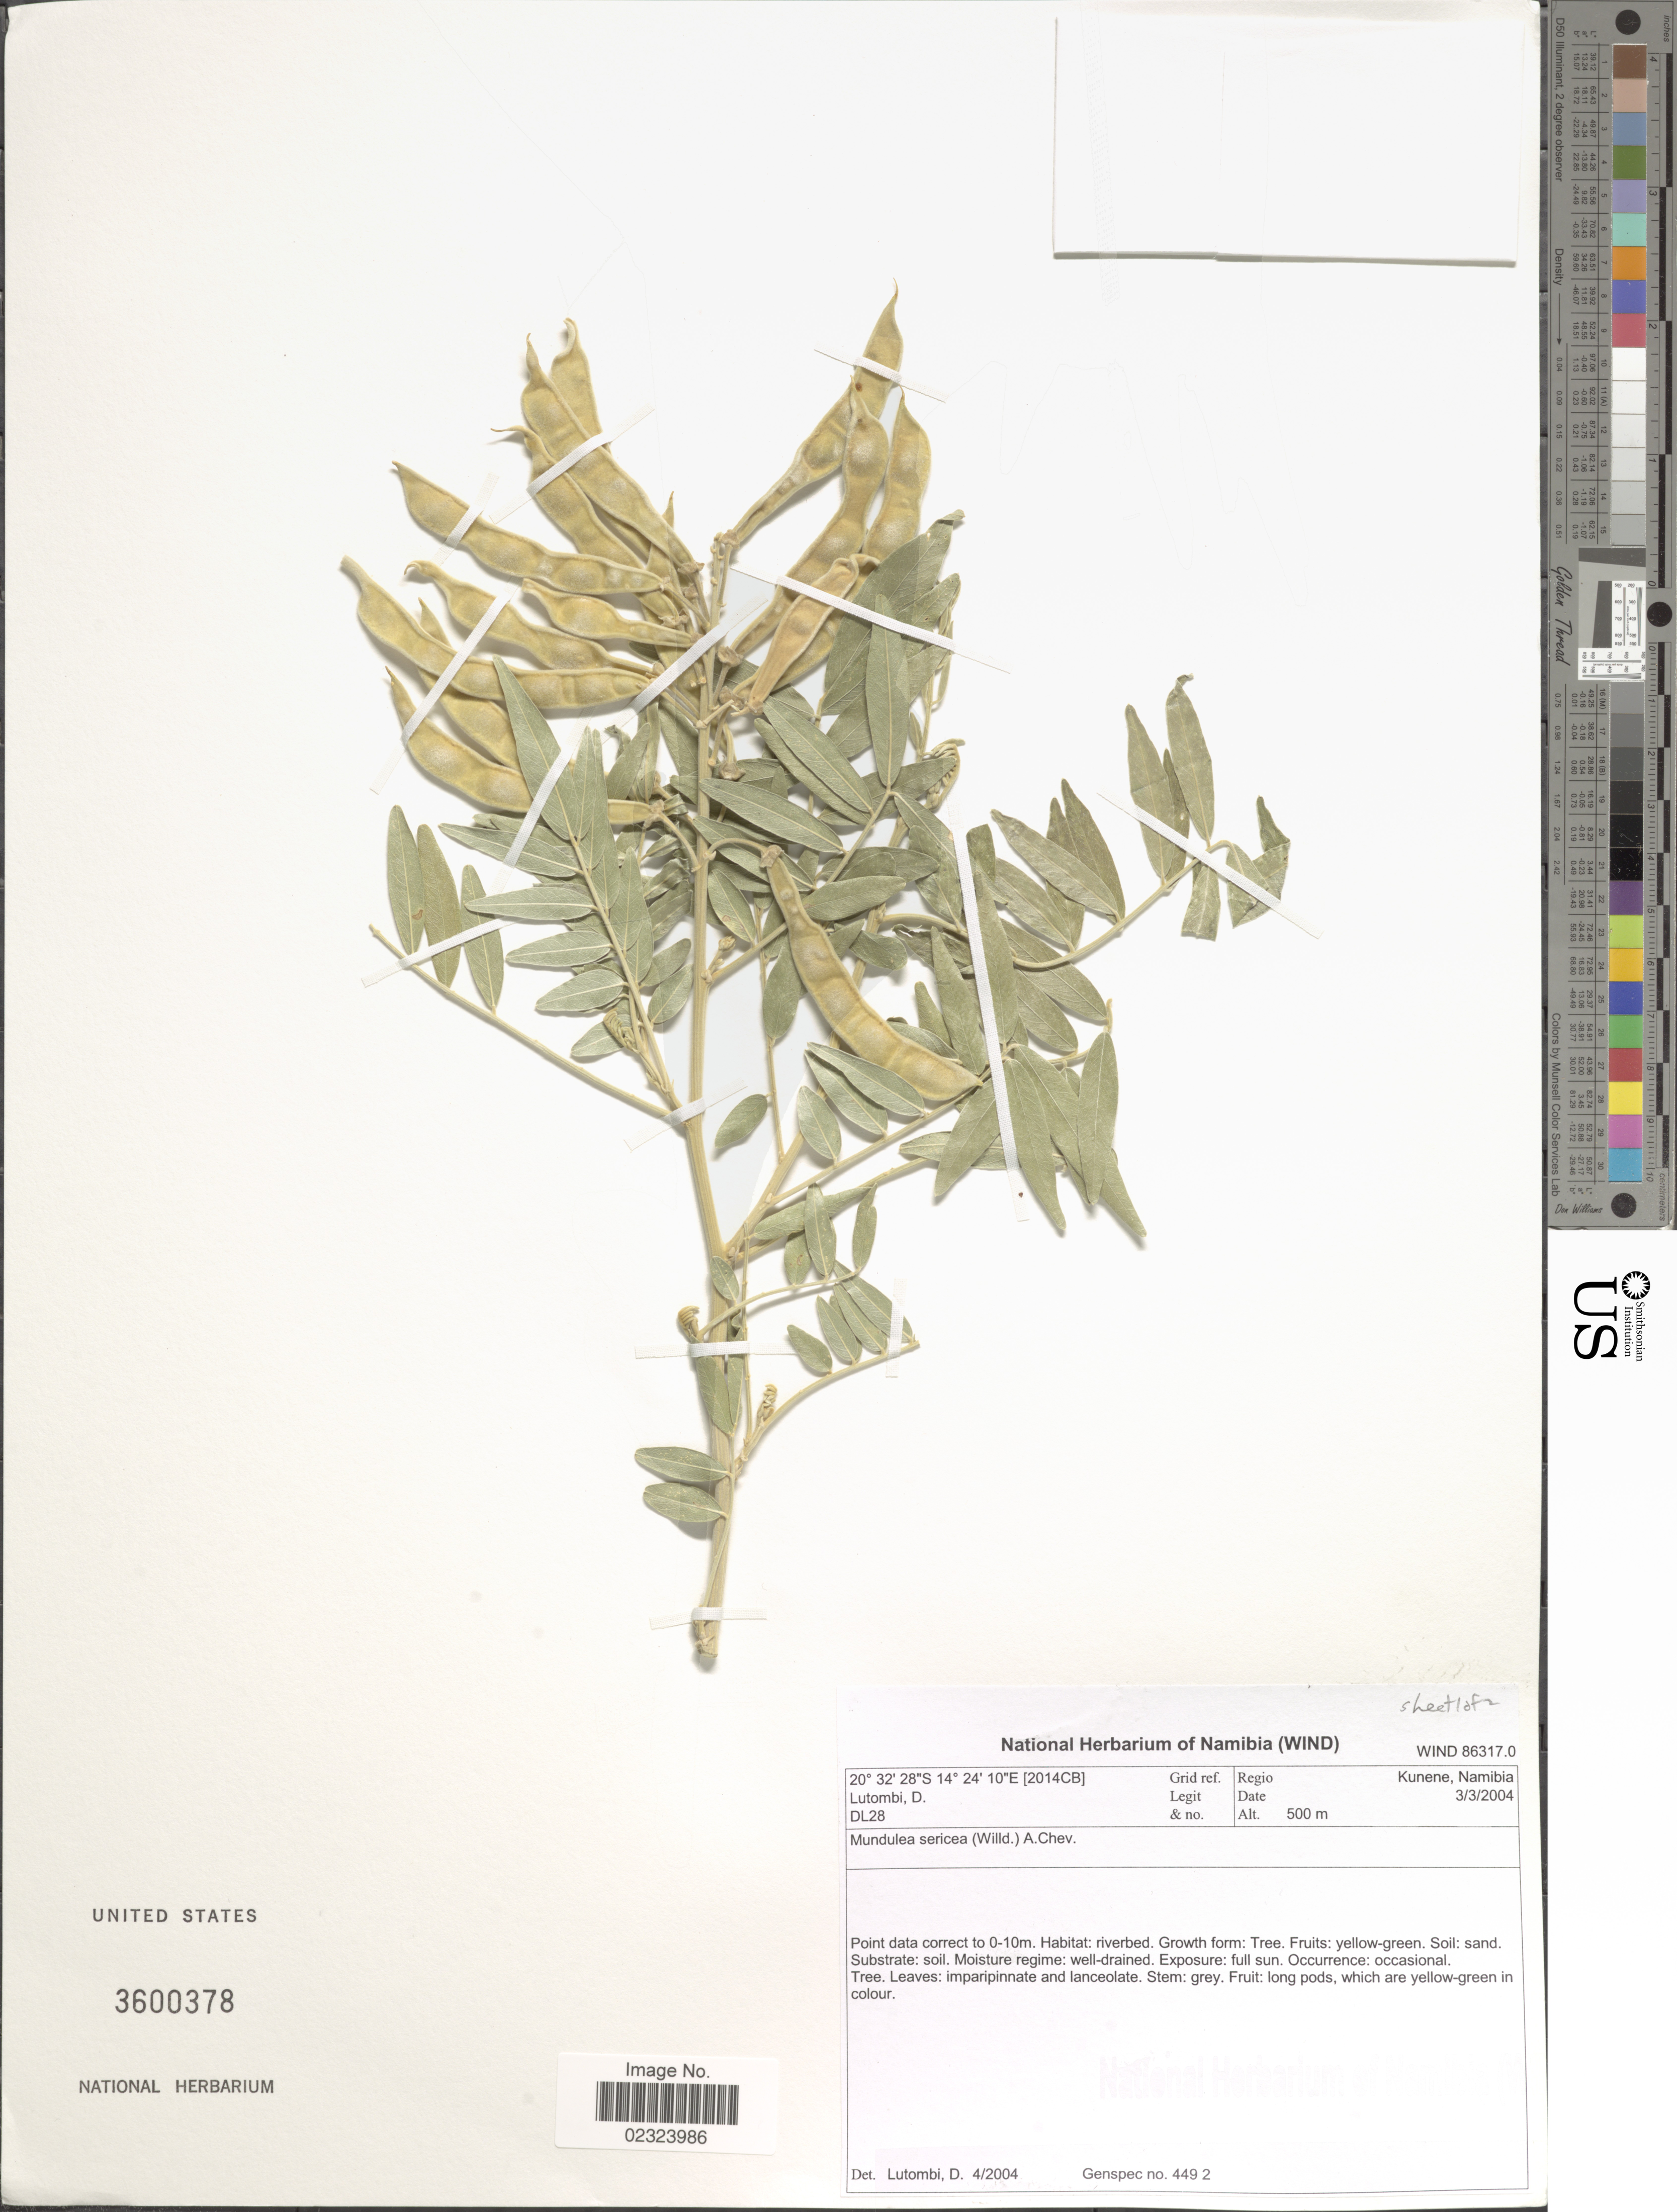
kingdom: Plantae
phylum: Tracheophyta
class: Magnoliopsida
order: Fabales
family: Fabaceae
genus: Mundulea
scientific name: Mundulea sericea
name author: (Willd.) A. Chev.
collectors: D. Lutombi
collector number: DL28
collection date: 2004-03-03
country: Namibia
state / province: Kunene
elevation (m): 500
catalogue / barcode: US 3600378